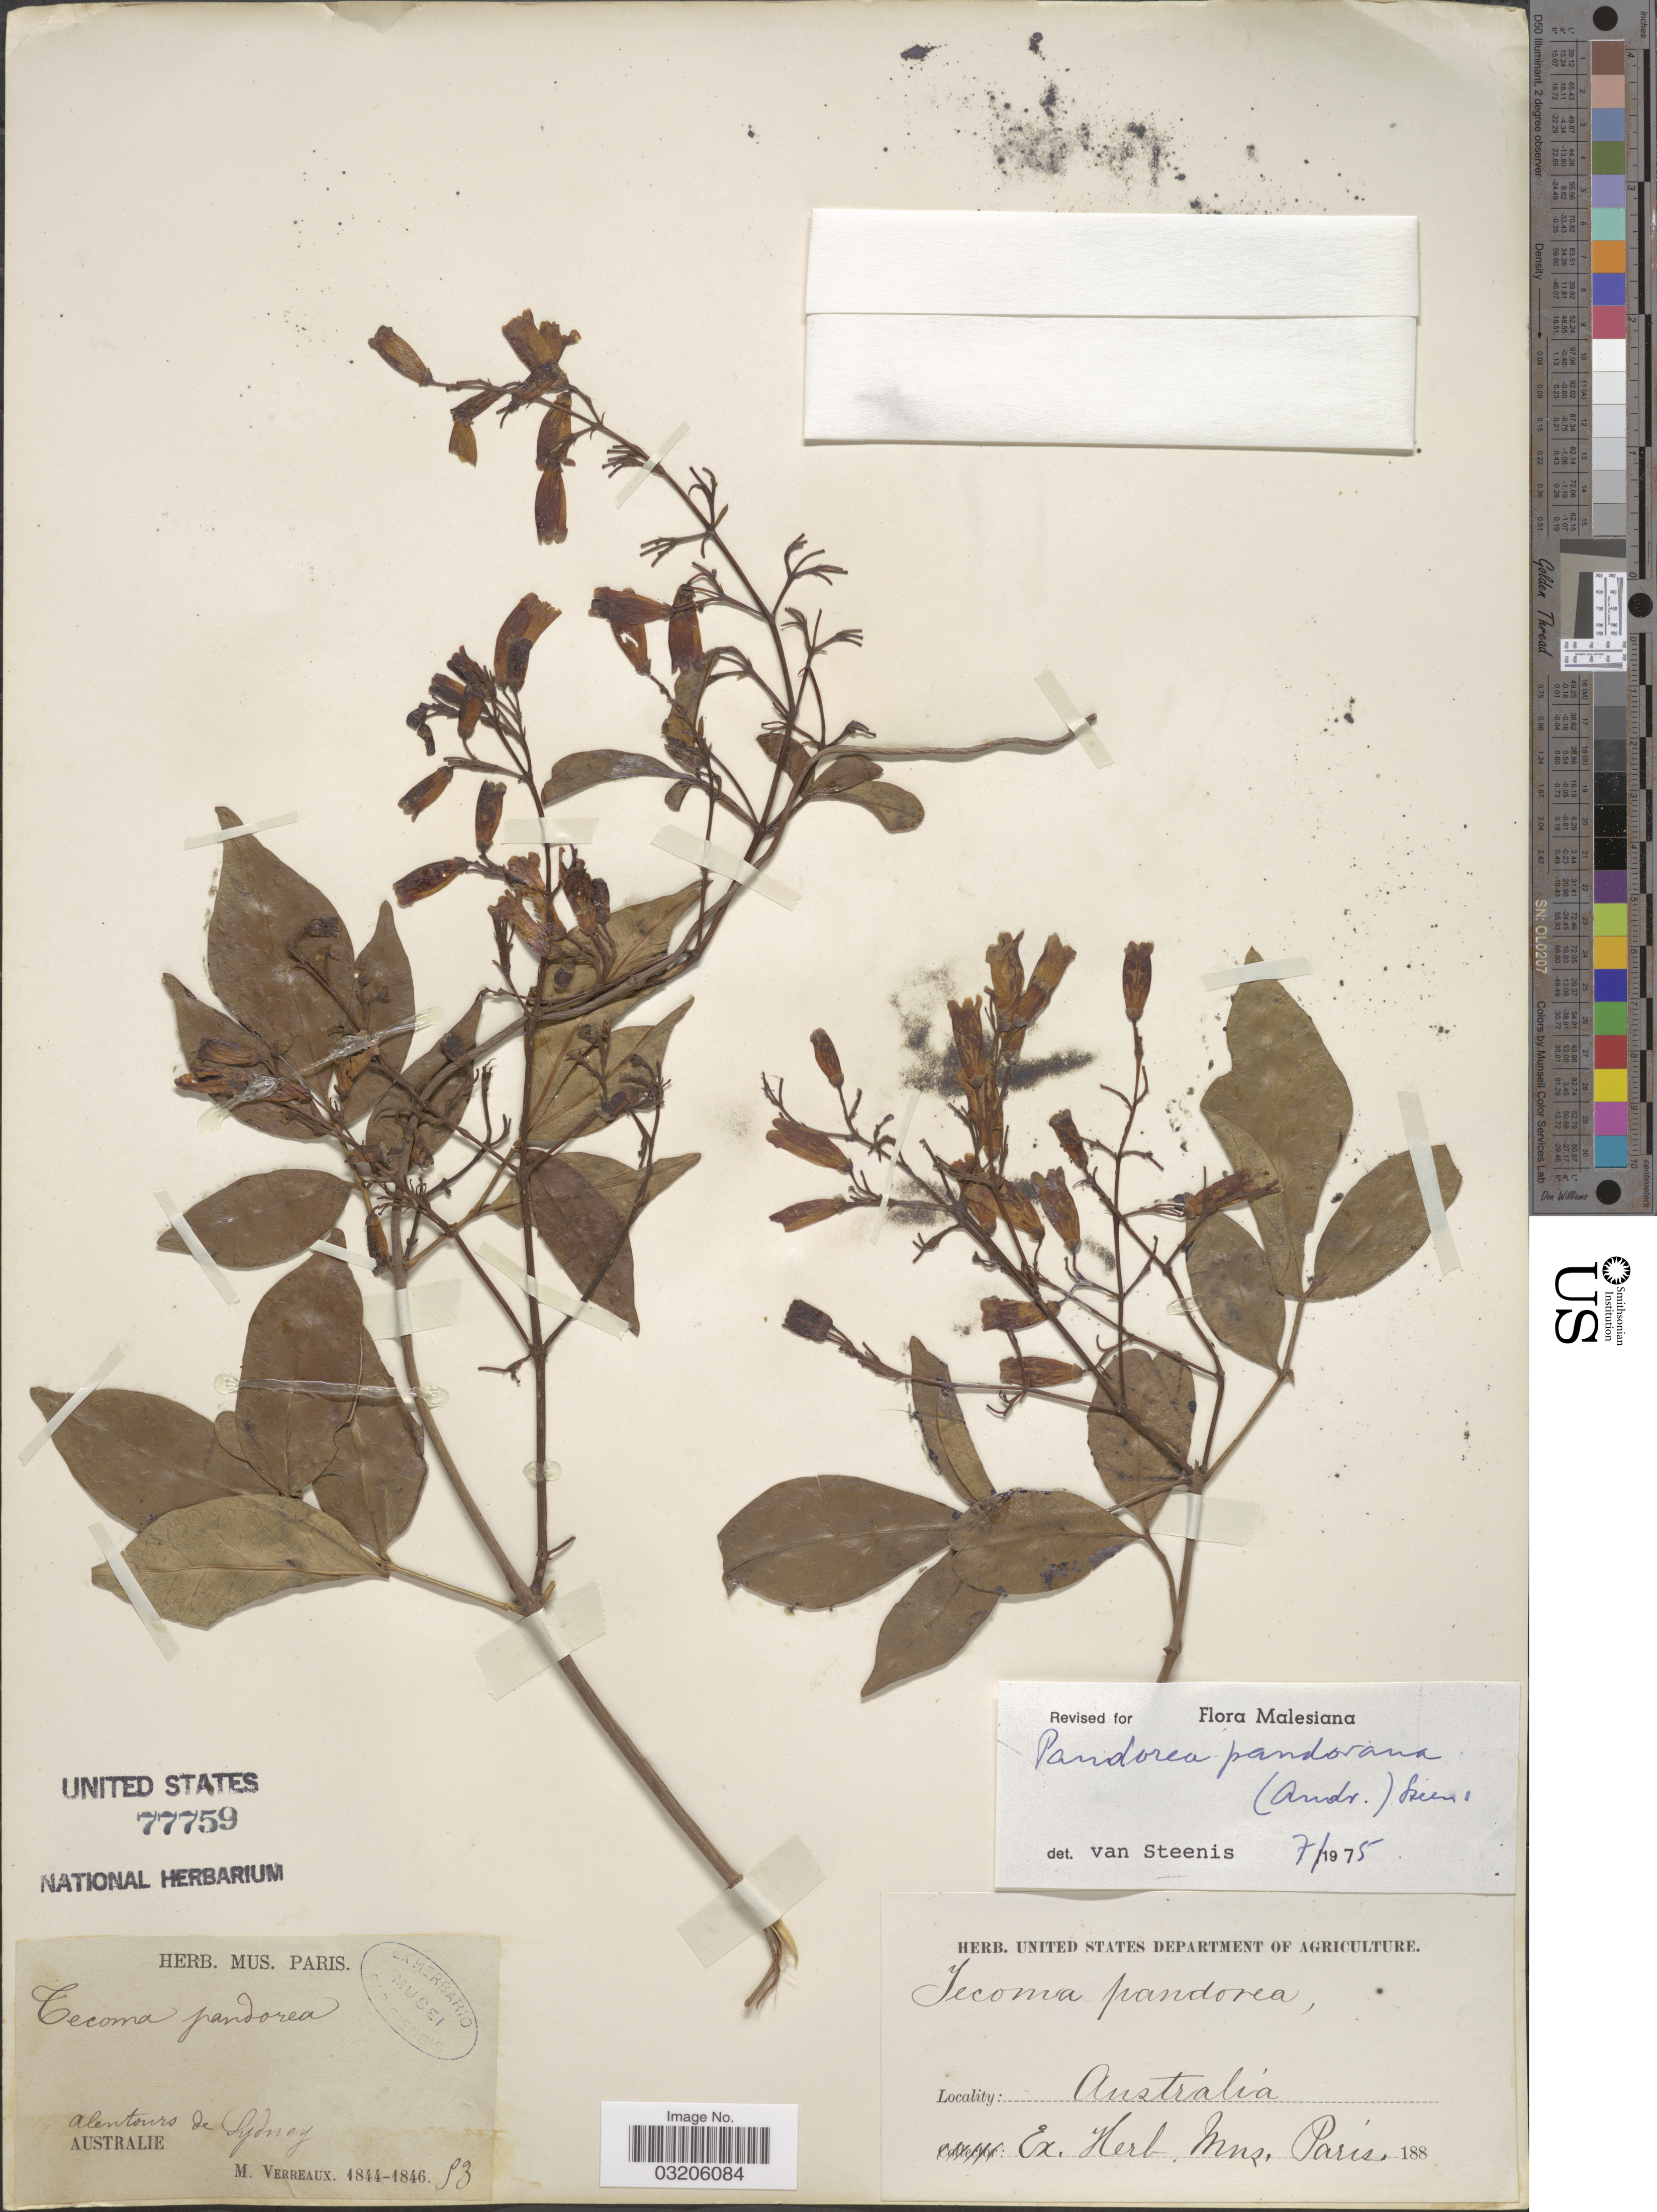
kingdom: Plantae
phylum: Tracheophyta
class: Magnoliopsida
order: Lamiales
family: Bignoniaceae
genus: Pandorea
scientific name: Pandorea pandorana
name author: (Andrews) Steenis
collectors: M. Verreaux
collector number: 53*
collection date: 1844/1846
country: Australia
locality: Alentours de Sydney.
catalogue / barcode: US 77759